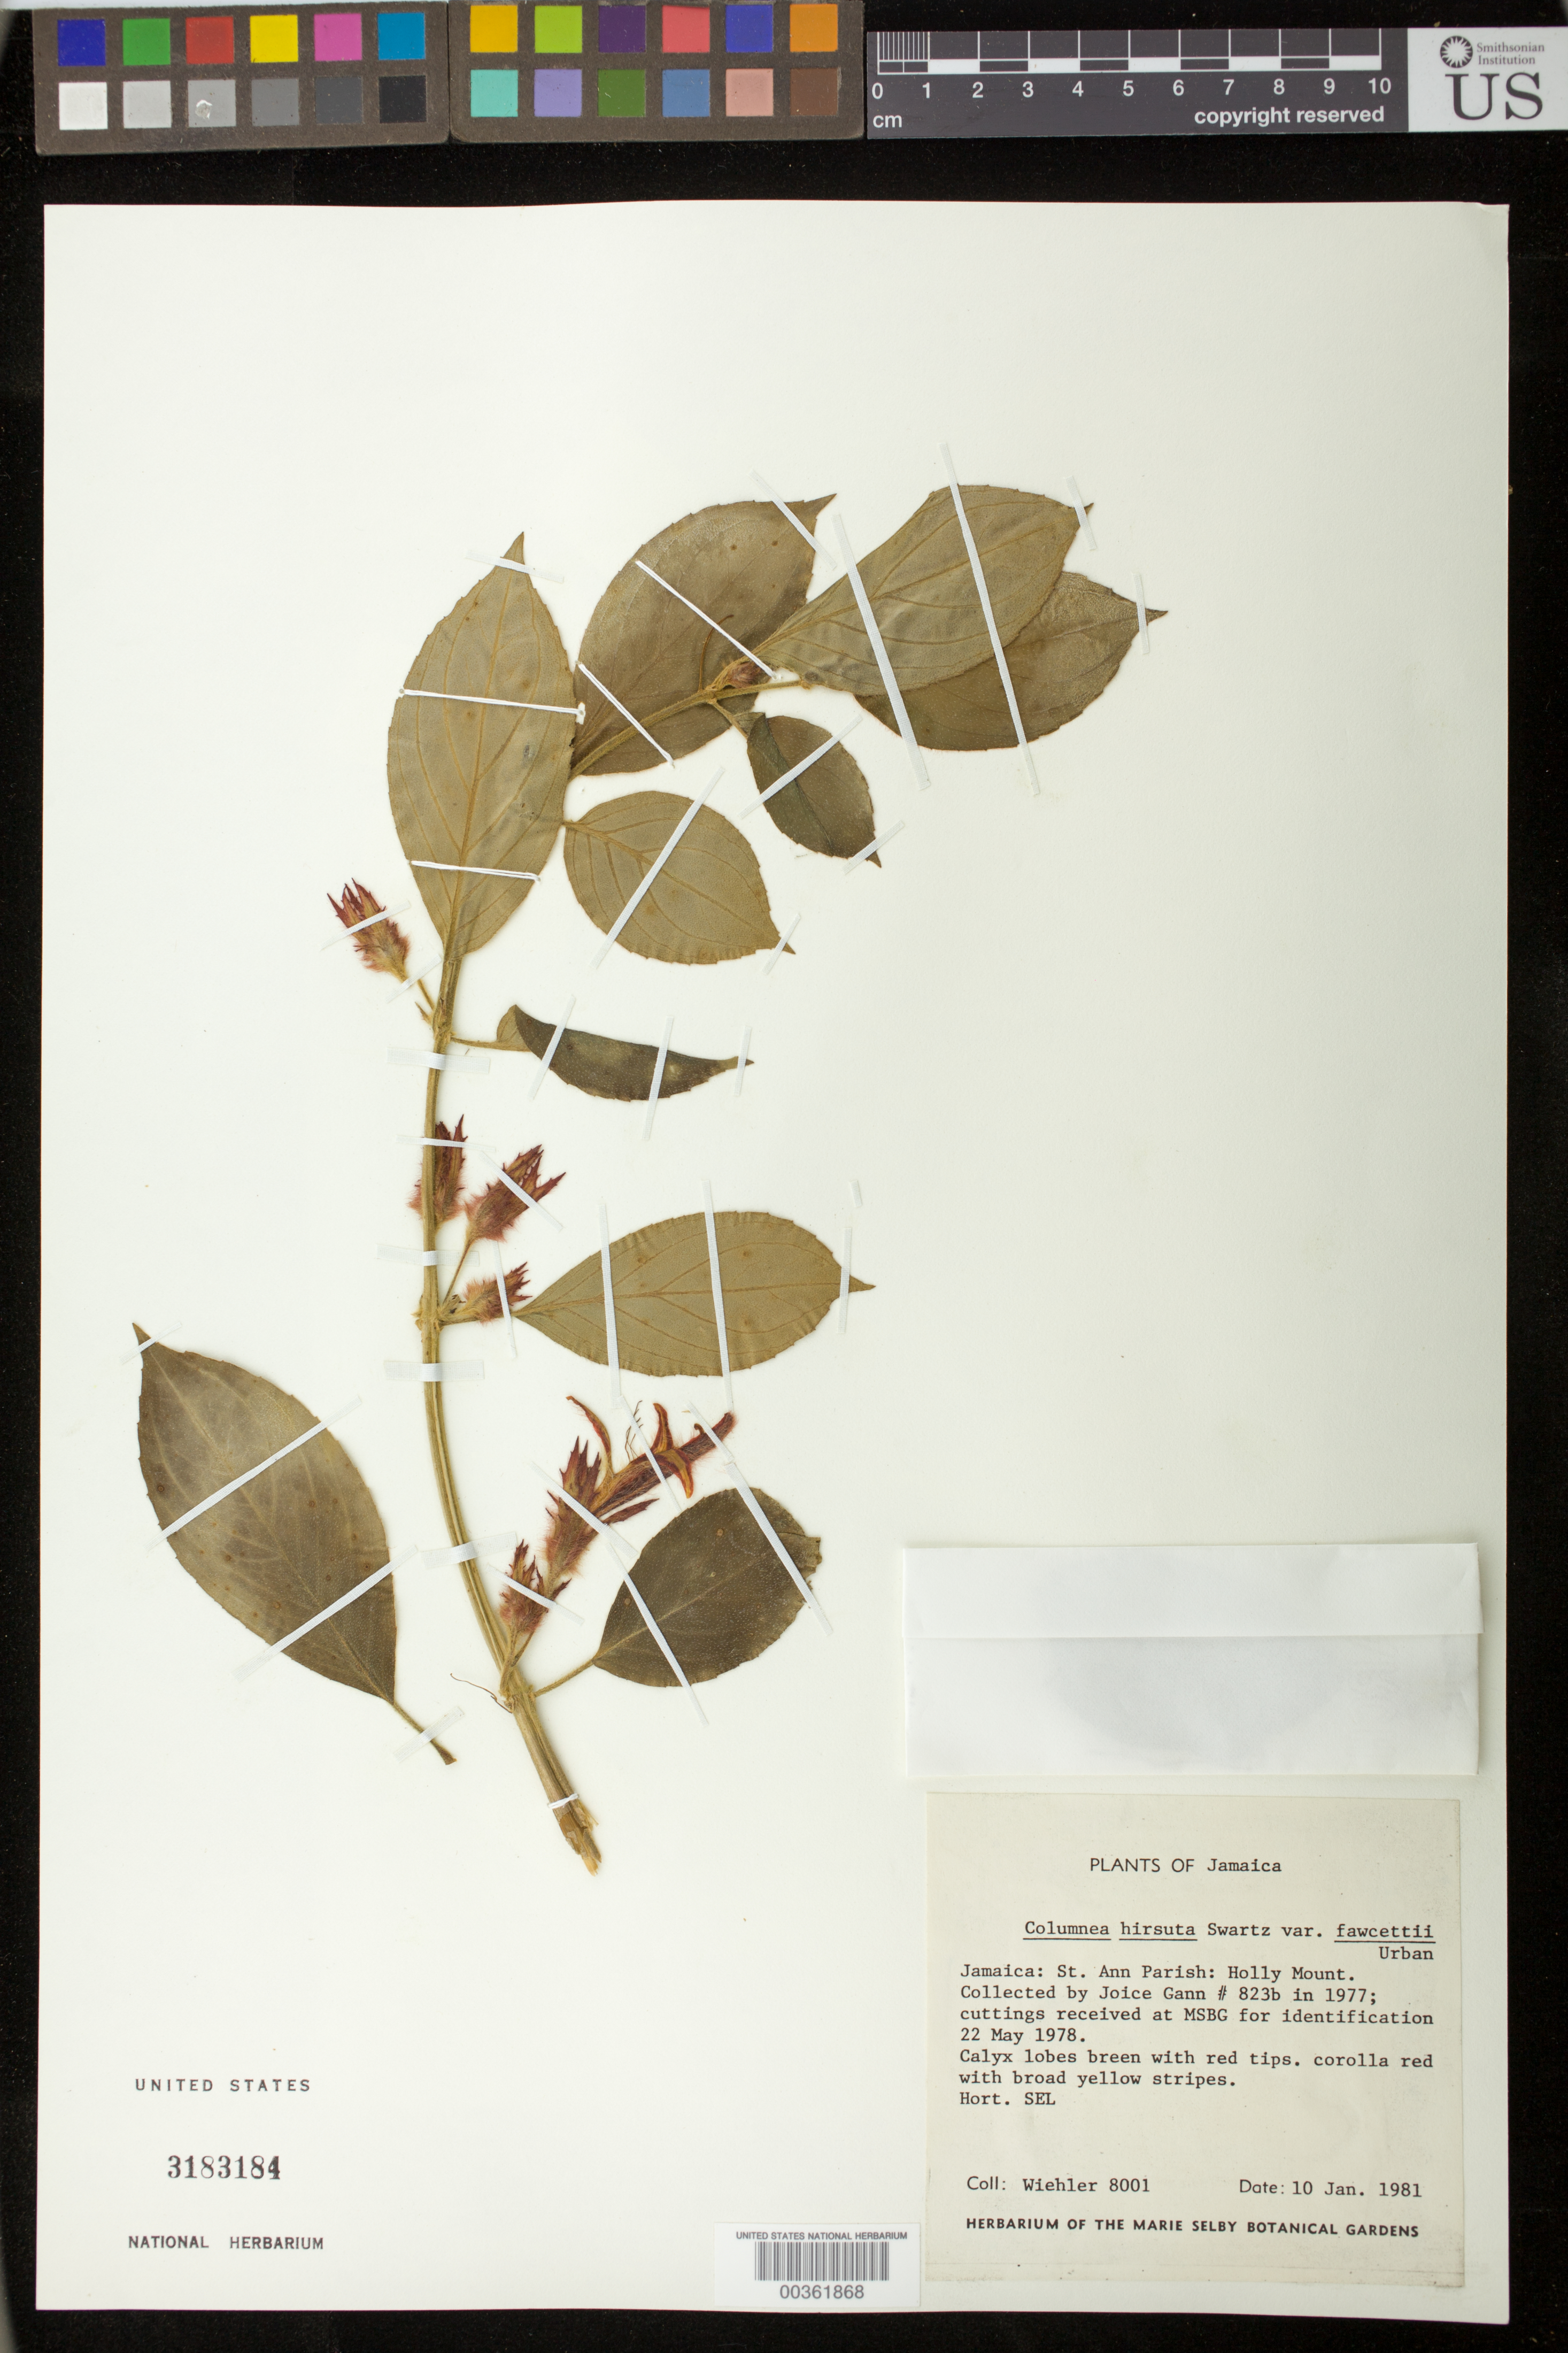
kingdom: Plantae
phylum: Tracheophyta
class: Magnoliopsida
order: Lamiales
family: Gesneriaceae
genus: Columnea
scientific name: Columnea hirsuta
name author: Sw.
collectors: H. J. Wiehler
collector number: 8001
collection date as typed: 10 Jan 1981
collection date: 1981-01-10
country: Jamaica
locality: Jamaica: St. Ann, Holly Mount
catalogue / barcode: US 3183184